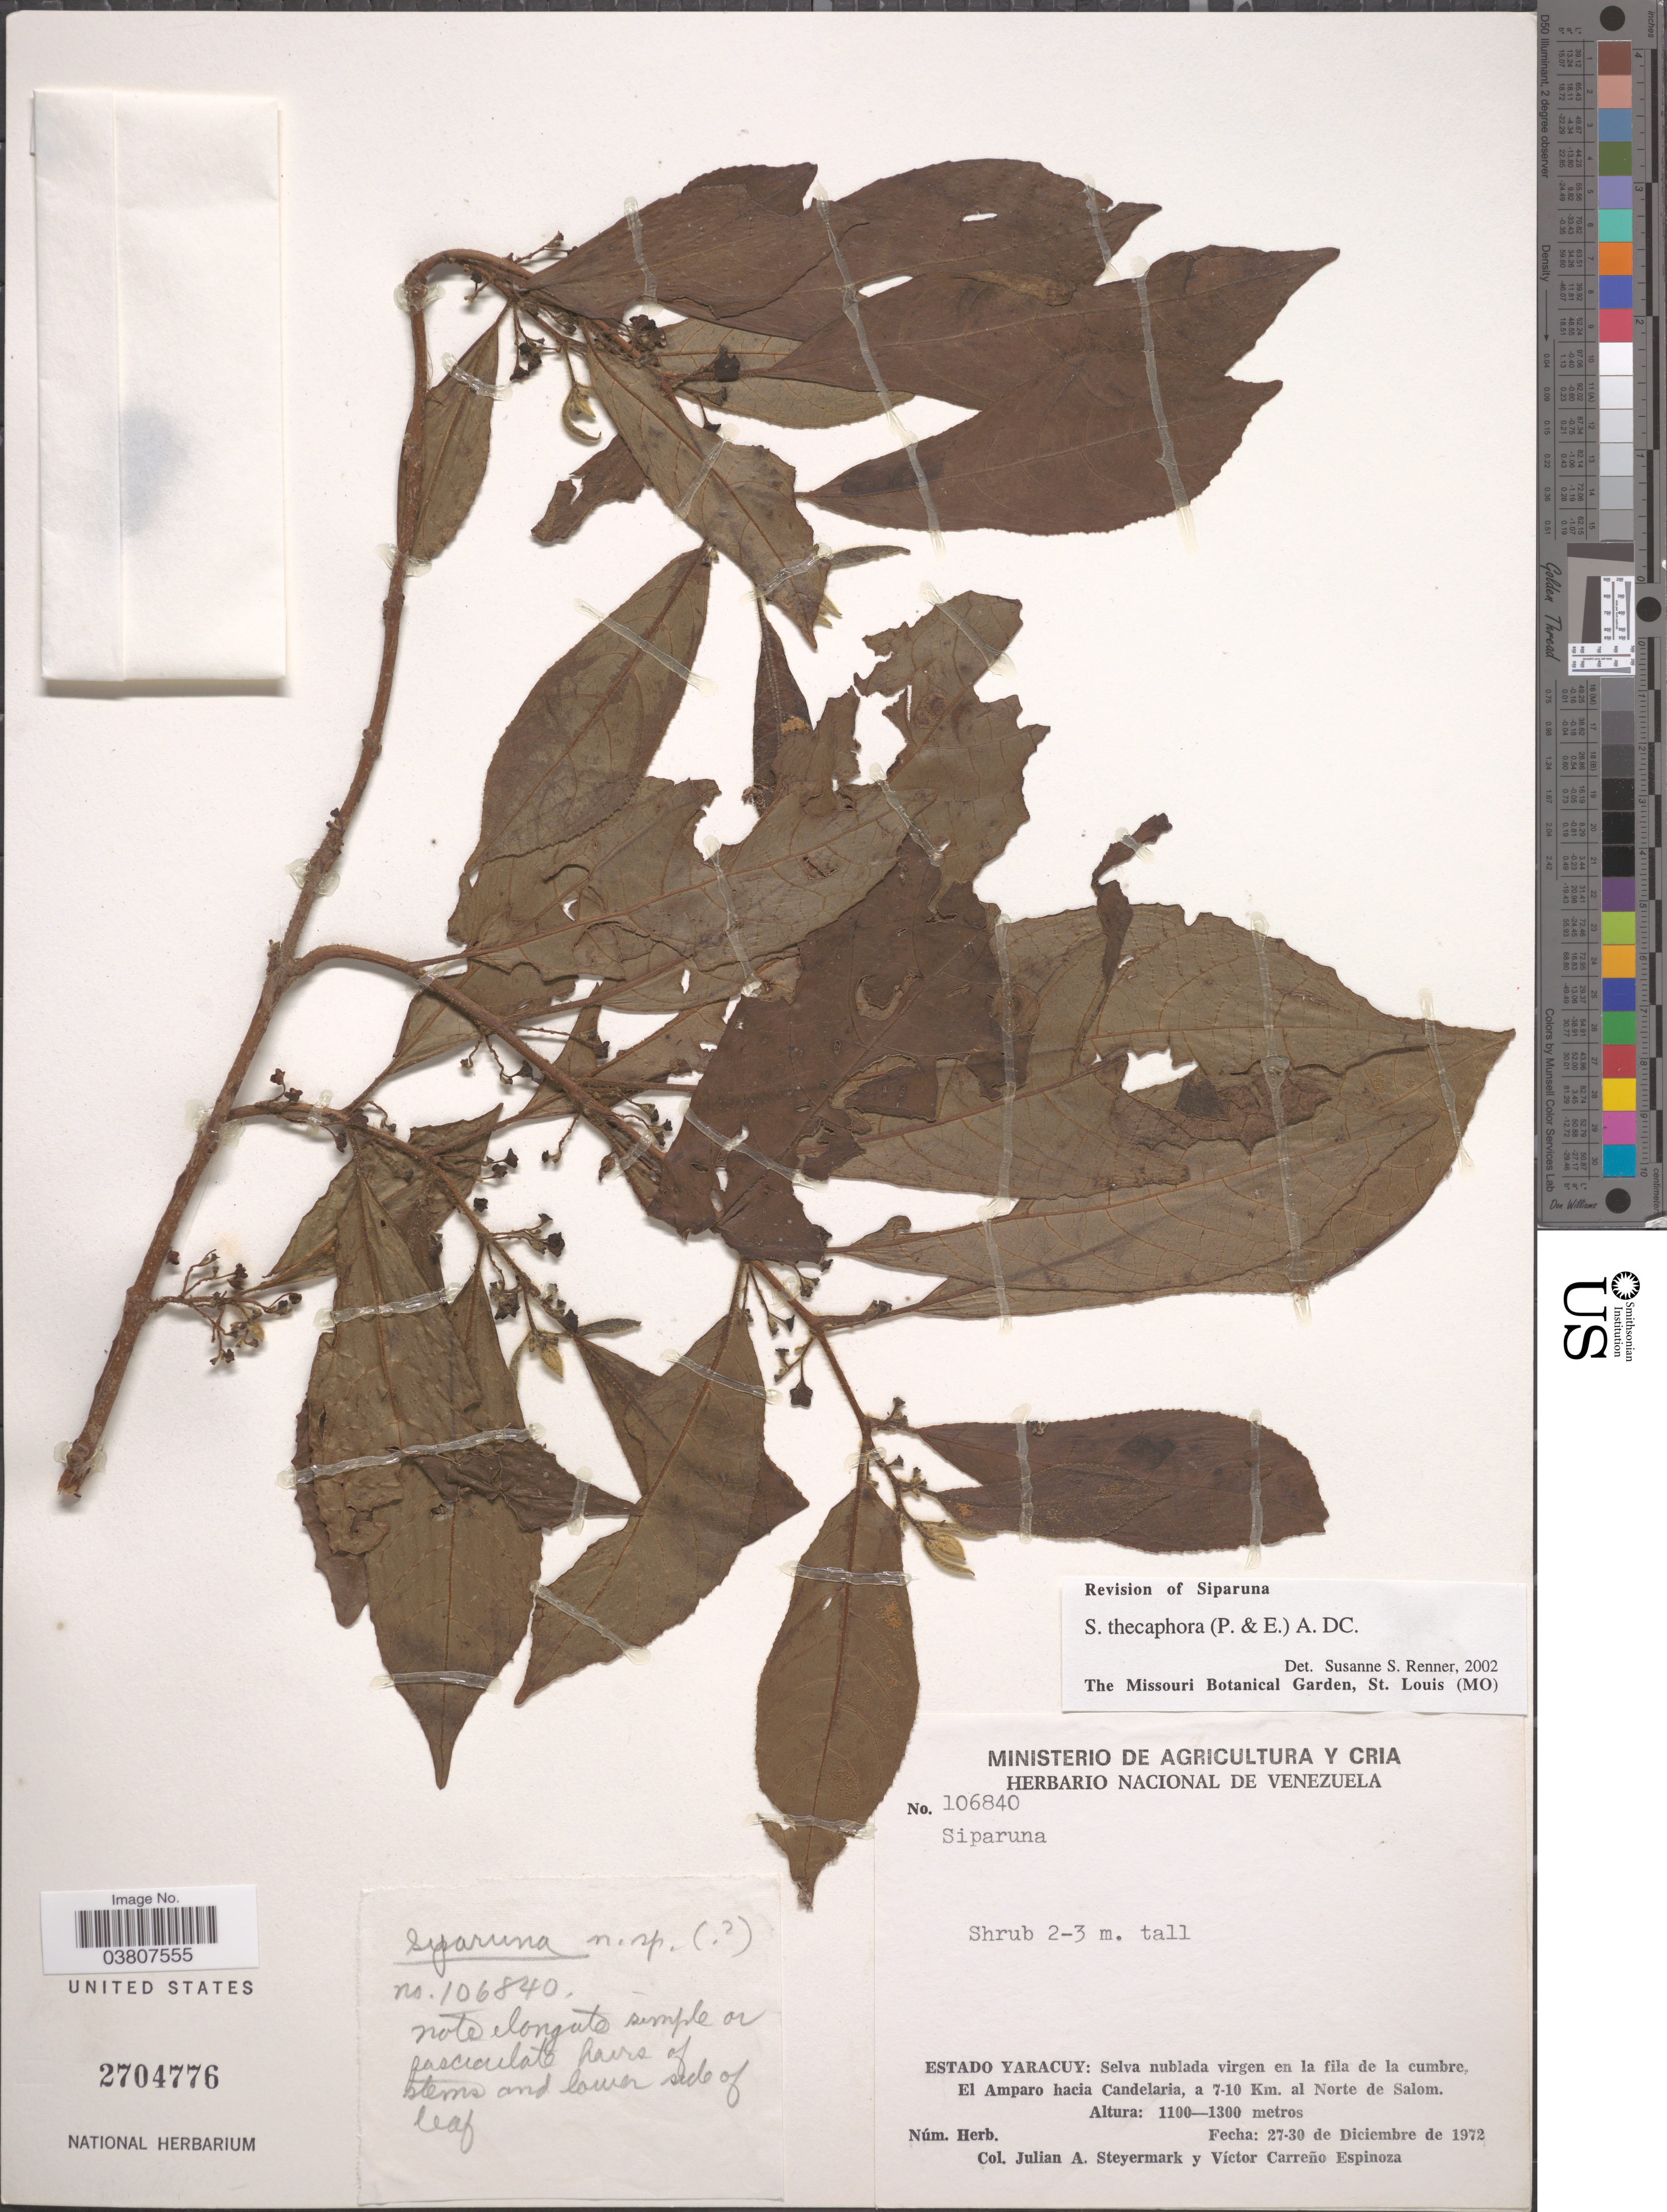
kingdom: Plantae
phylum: Tracheophyta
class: Magnoliopsida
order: Laurales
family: Siparunaceae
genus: Siparuna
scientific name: Siparuna thecaphora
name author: (Poepp. & Endl.) A. DC.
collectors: J. Steyermark & V. Carreño E.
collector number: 106840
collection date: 1972-12-27/1972-12-30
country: Venezuela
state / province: Yaracuy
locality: Selva nublada virgen en la fila de la cumbre, El Amparo hacia Candelaria, a 7-10 Km. al Norte de Salom.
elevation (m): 1100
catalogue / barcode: US 2704776